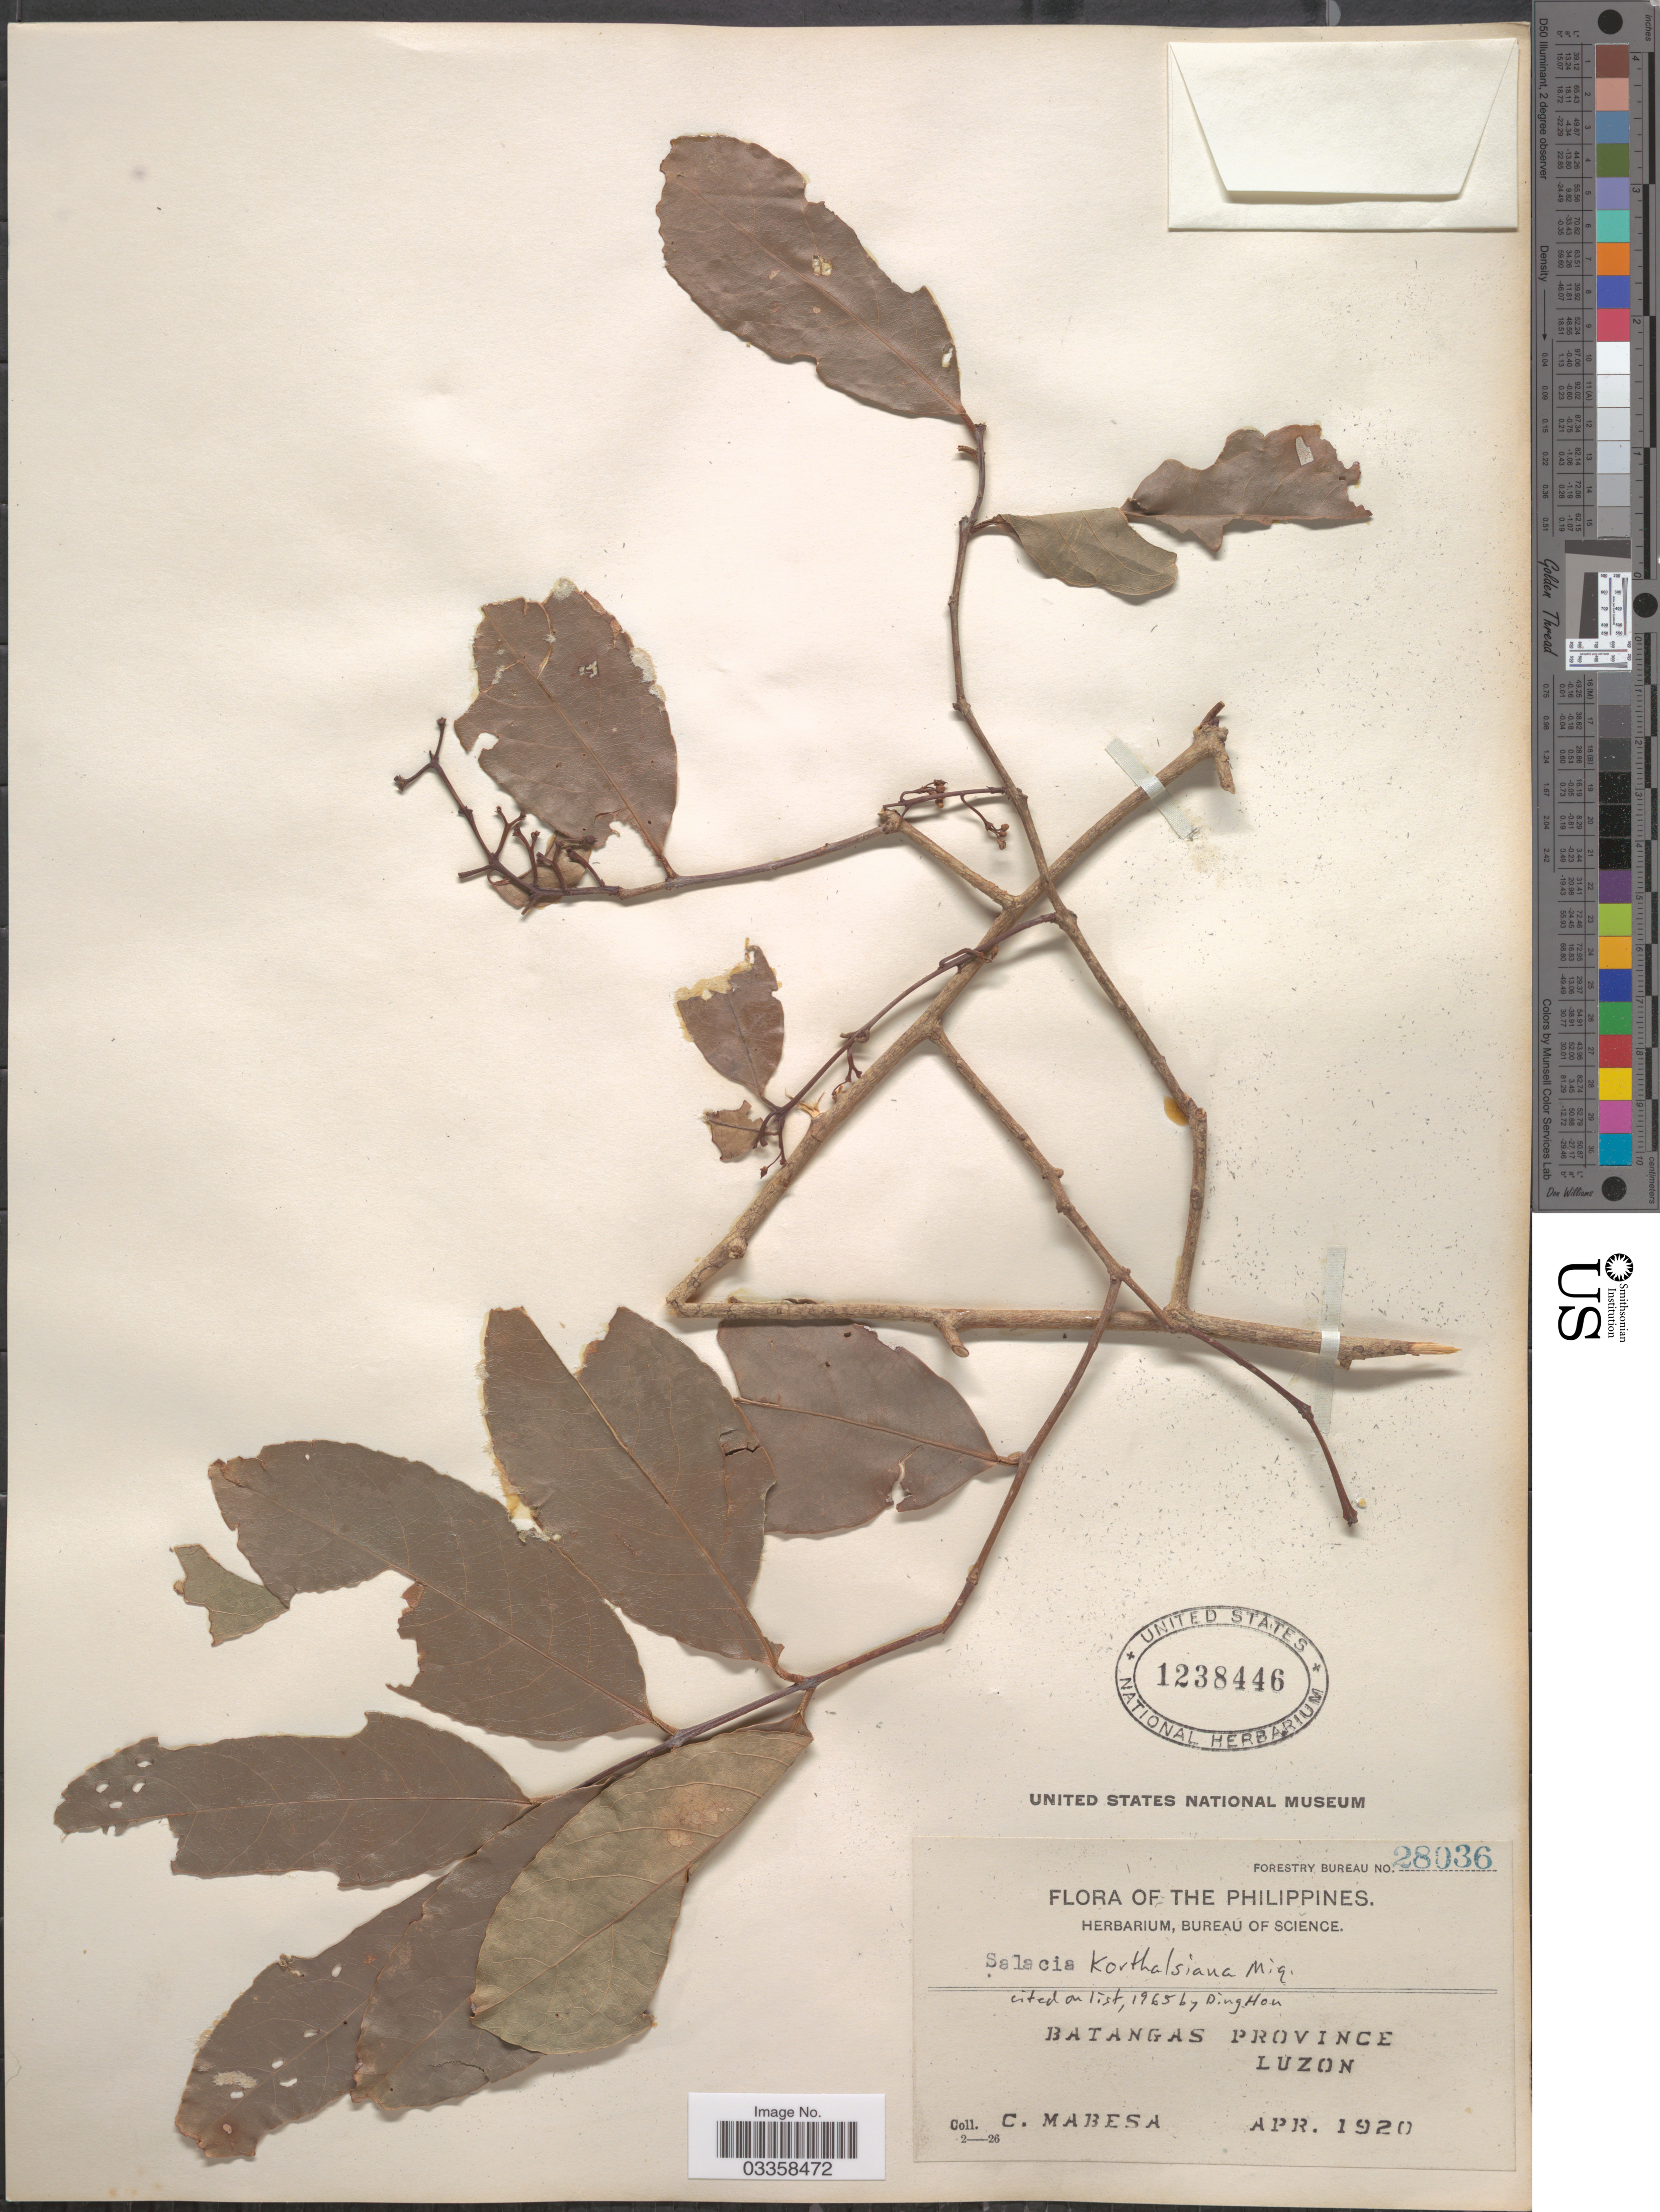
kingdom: Plantae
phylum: Tracheophyta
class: Magnoliopsida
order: Celastrales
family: Celastraceae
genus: Salacia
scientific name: Salacia korthalsiana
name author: Miq.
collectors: C. Mabesa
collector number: Forestry Bureau 28036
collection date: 1920-04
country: Philippines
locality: Batangas Province. Luzon.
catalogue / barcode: US 1238446